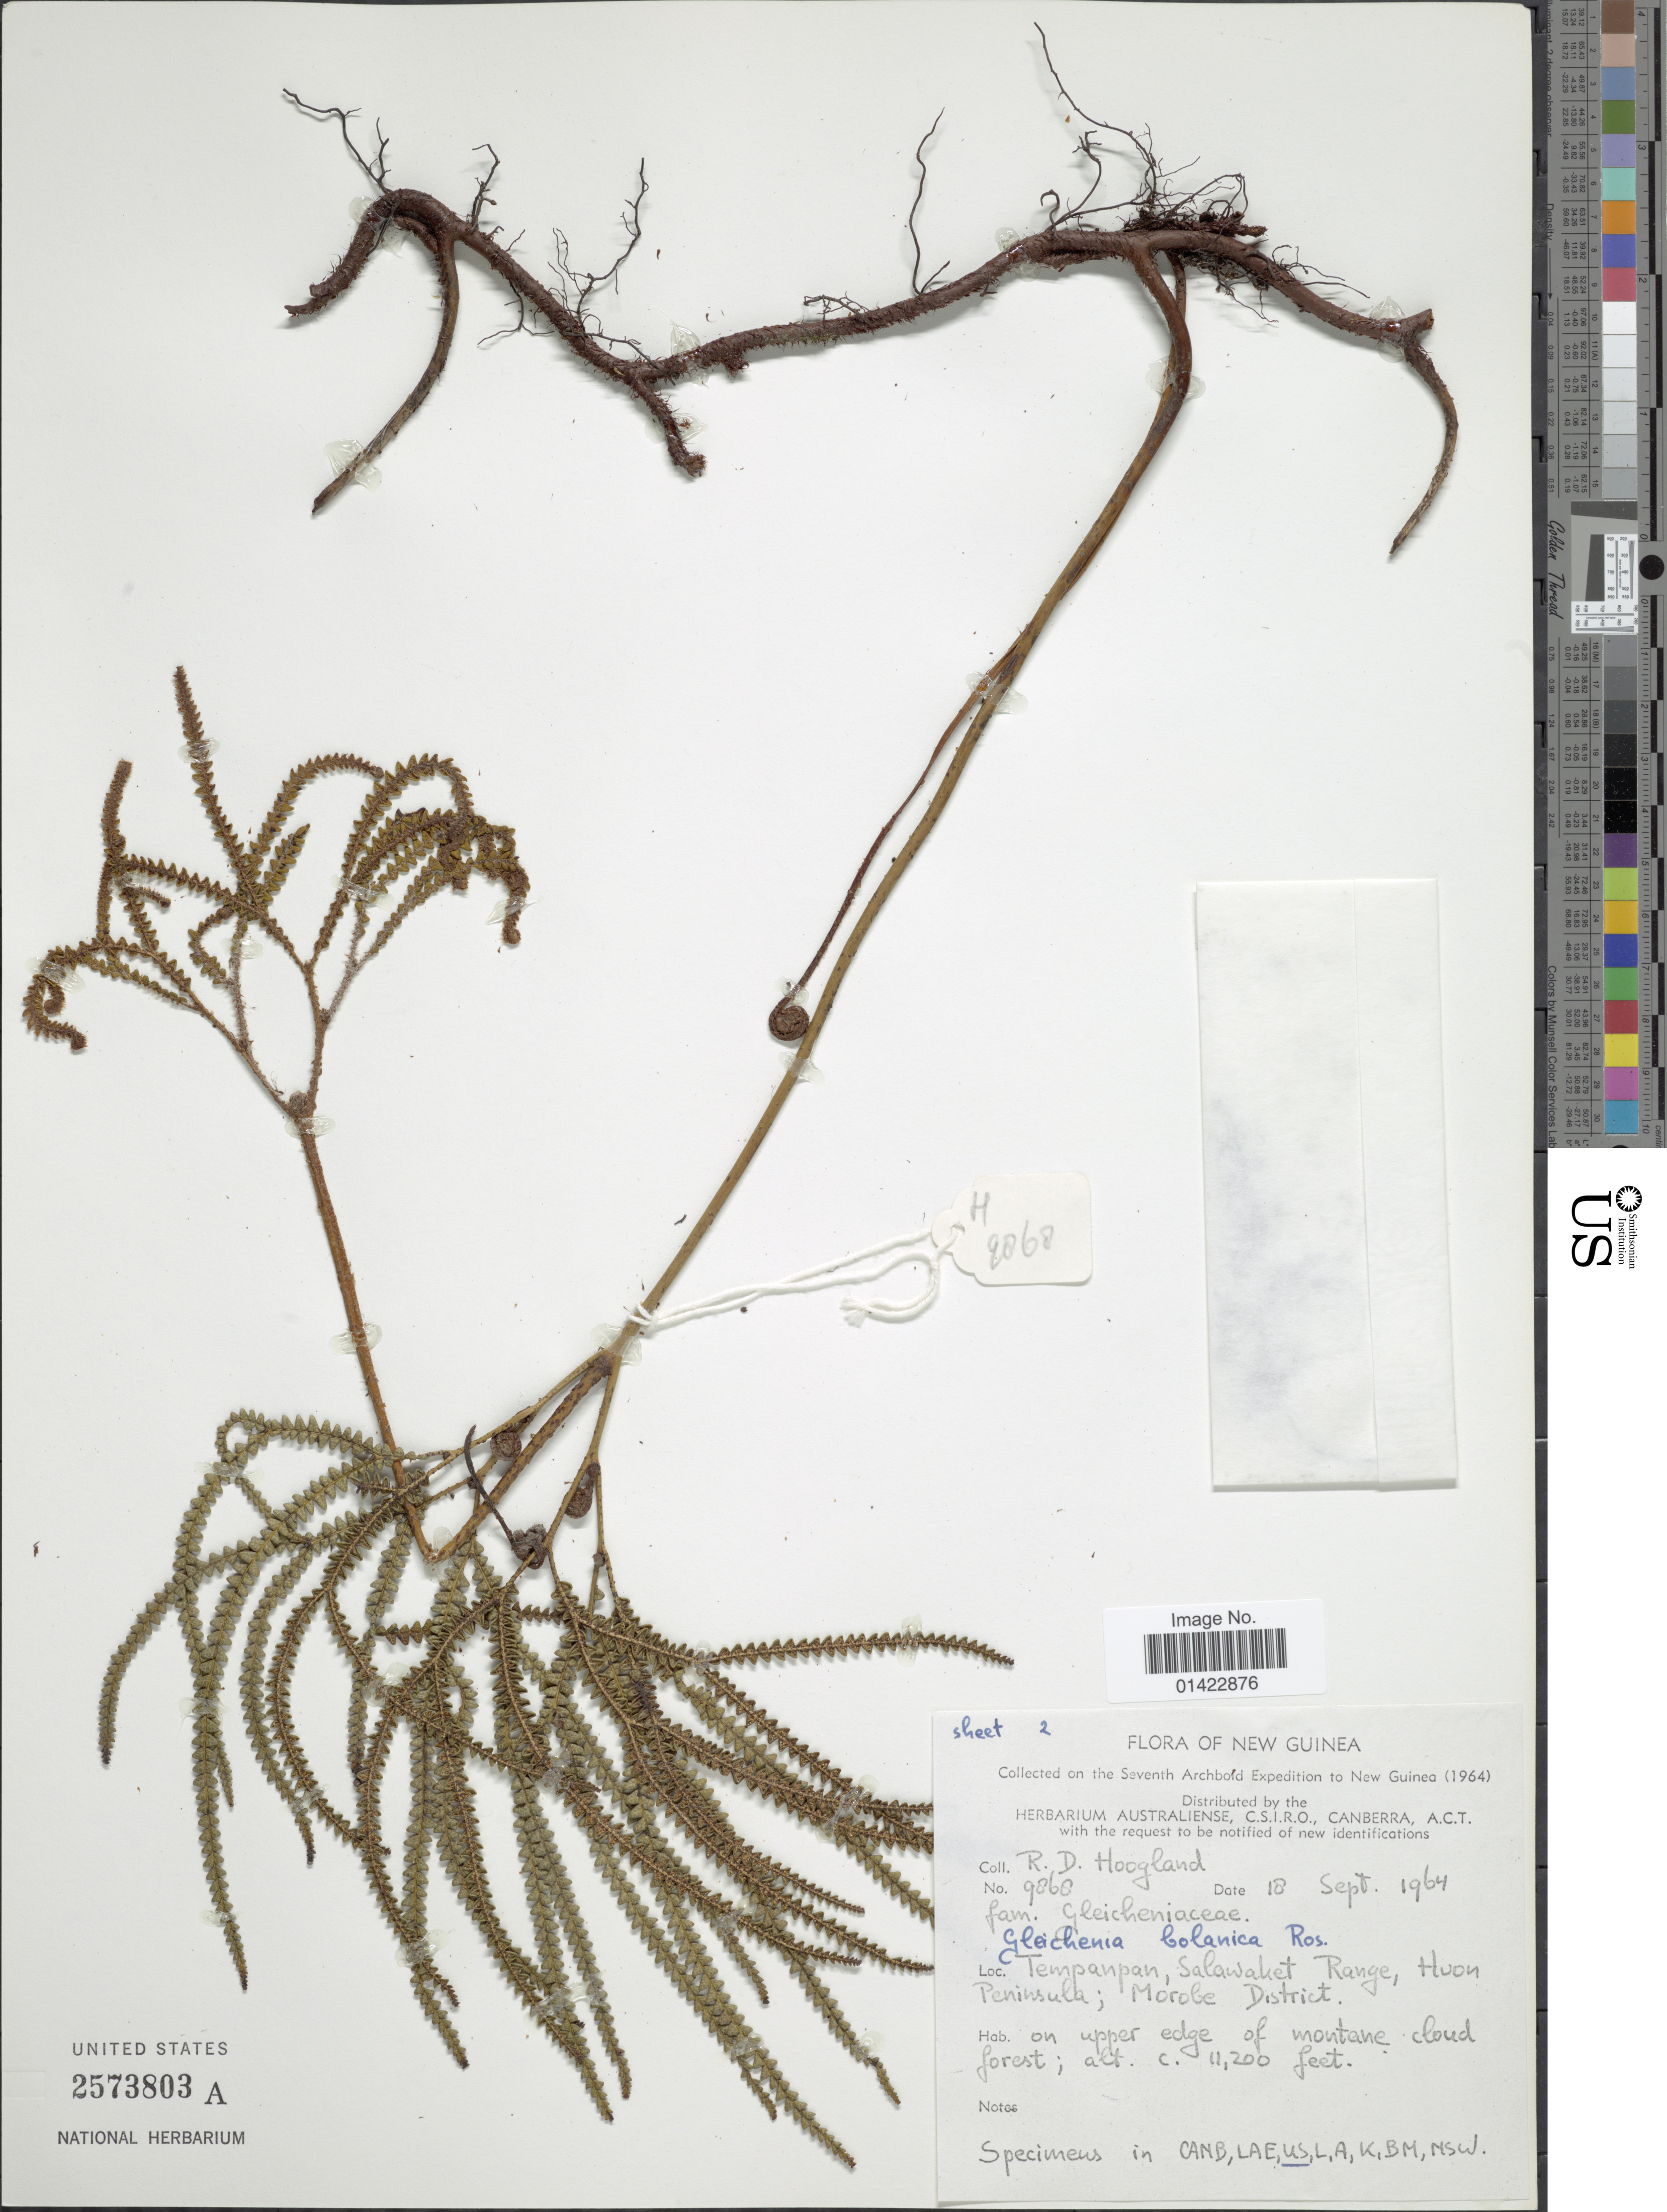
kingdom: Plantae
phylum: Tracheophyta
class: Polypodiopsida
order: Gleicheniales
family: Gleicheniaceae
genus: Sticherus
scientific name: Sticherus bolanicus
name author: (Rosenst.) Copel.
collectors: R. D. Hoogland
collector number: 9868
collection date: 1964-09-18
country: Papua New Guinea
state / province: Morobe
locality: New Guinea. Tempanpan, Salawaket Range, Huon Peninsula.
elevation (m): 3414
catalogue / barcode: US 2573803A